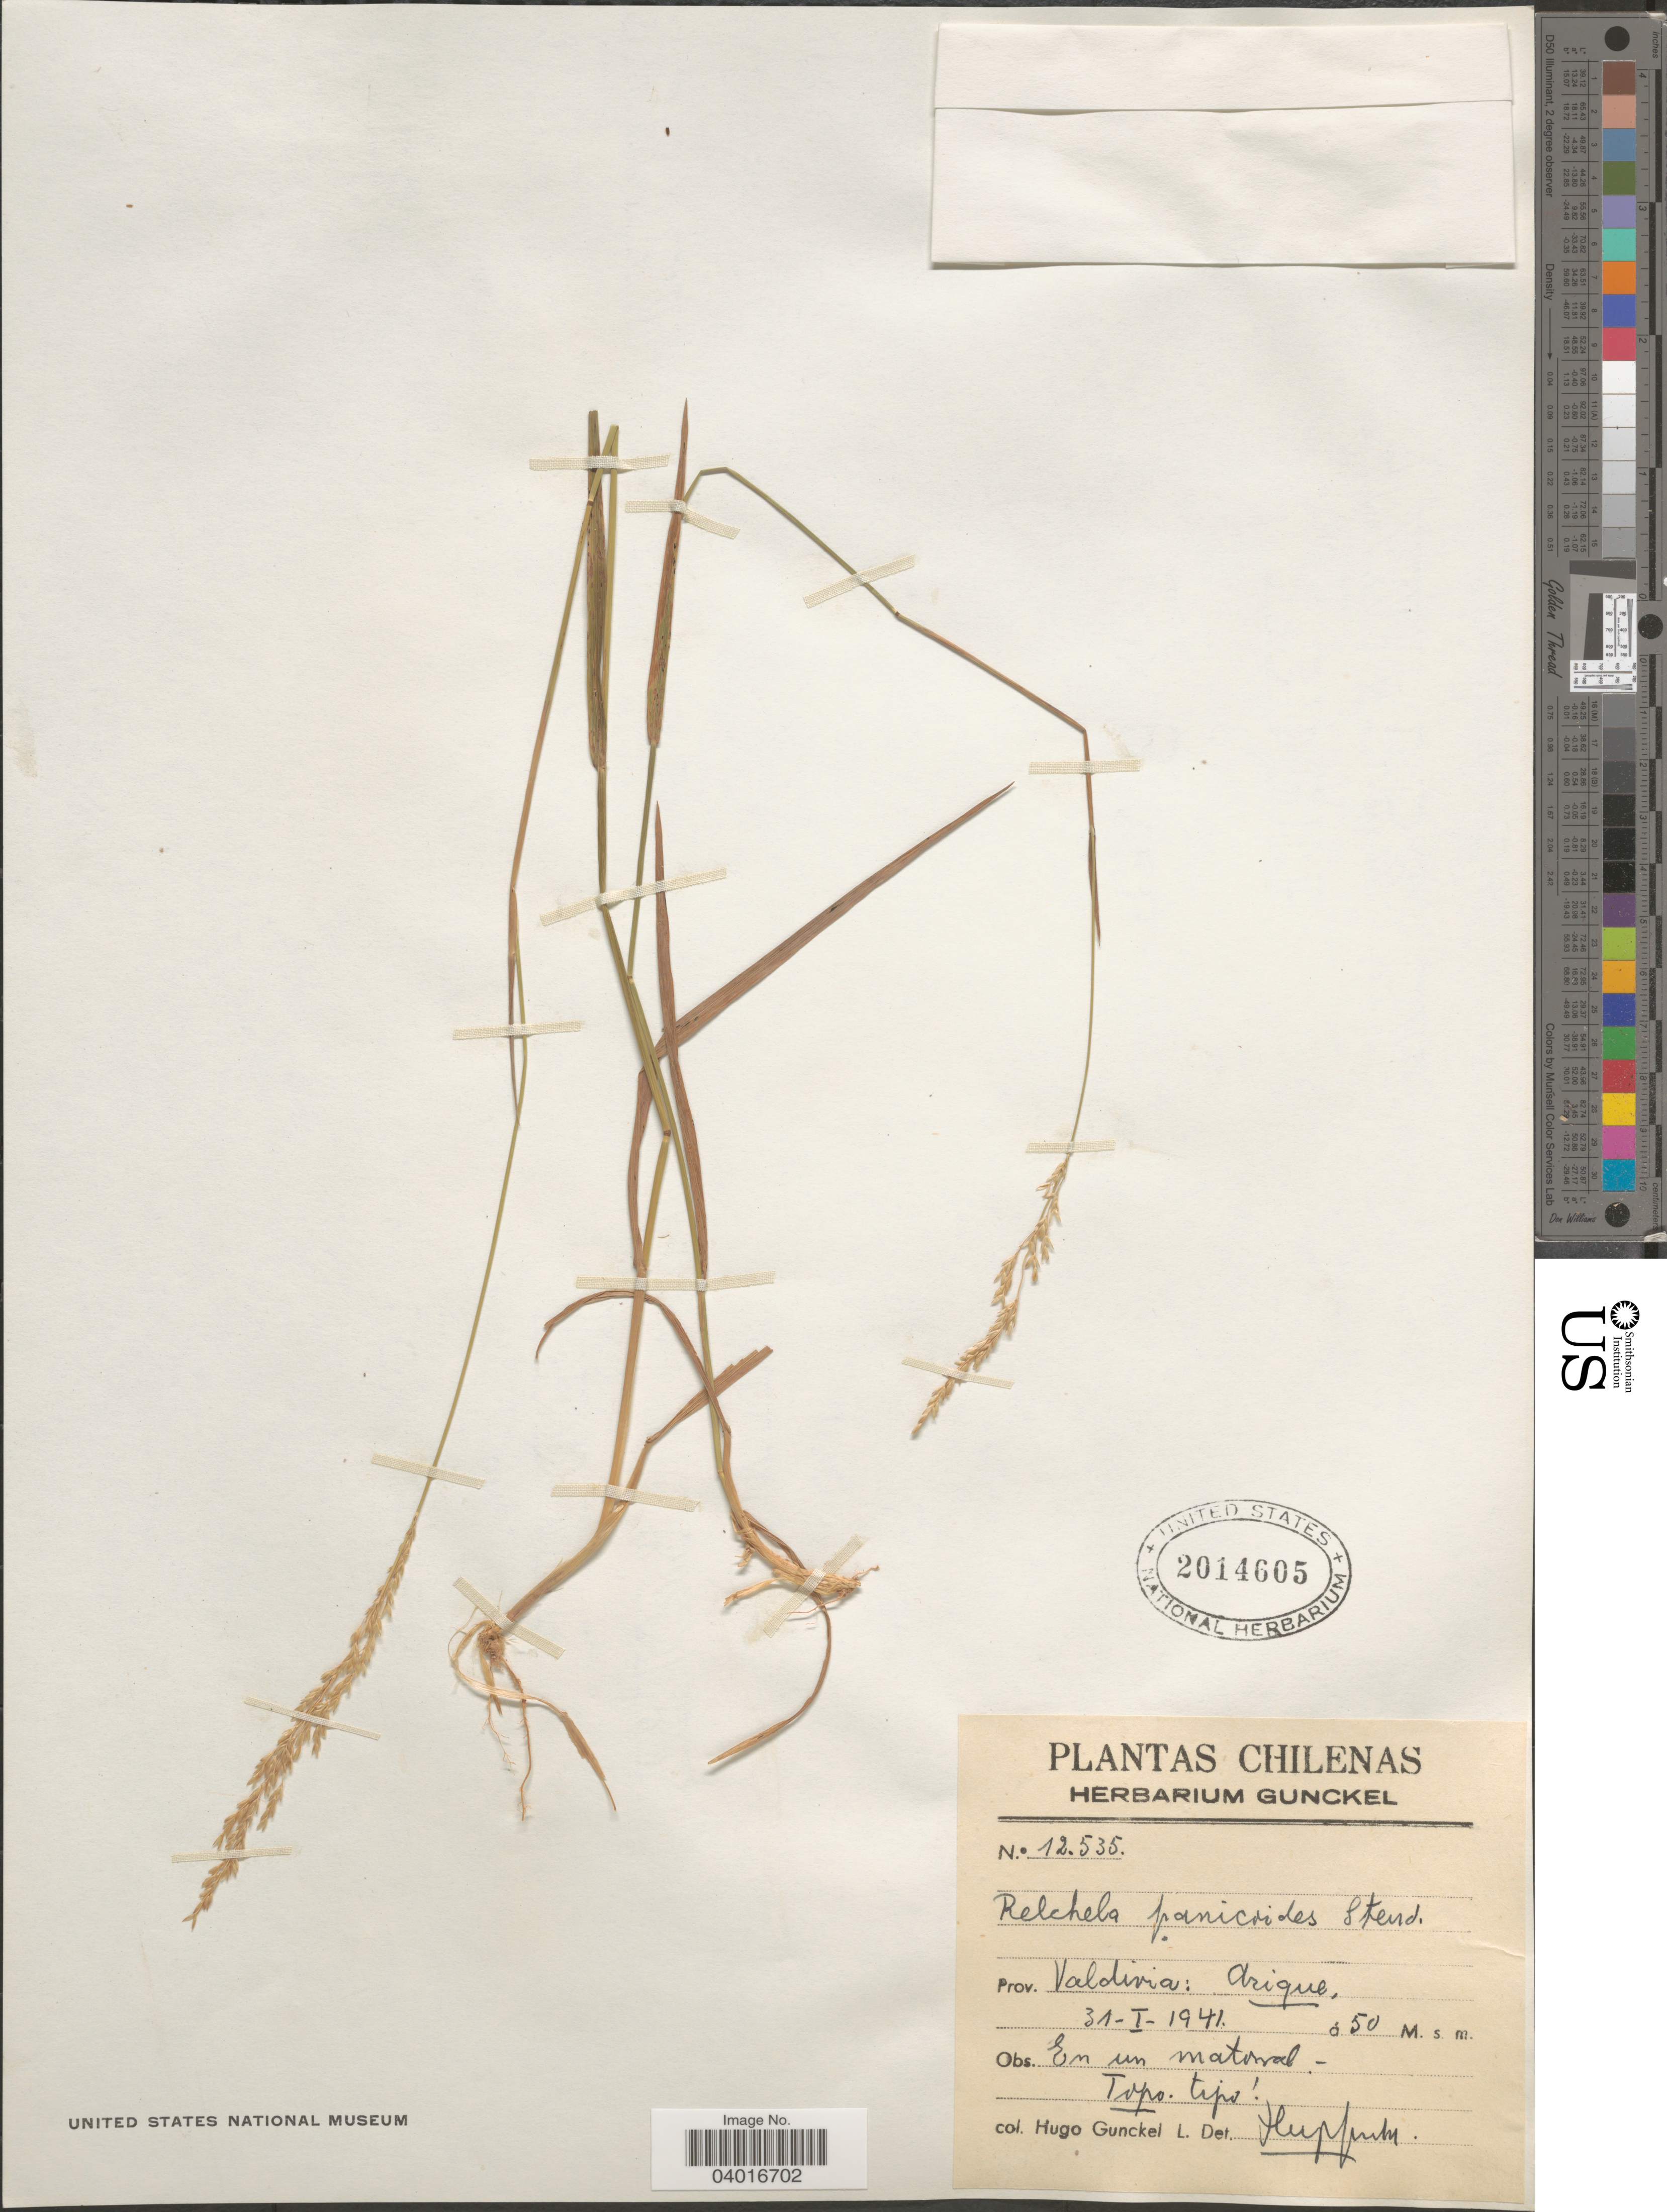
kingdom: Plantae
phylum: Tracheophyta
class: Liliopsida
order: Poales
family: Poaceae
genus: Relchela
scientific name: Relchela panicoides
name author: Steud.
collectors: H. Gunckel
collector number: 12535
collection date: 1941-01-31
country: Chile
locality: Prov. Valdivia: Arique.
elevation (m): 50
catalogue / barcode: US 2014605